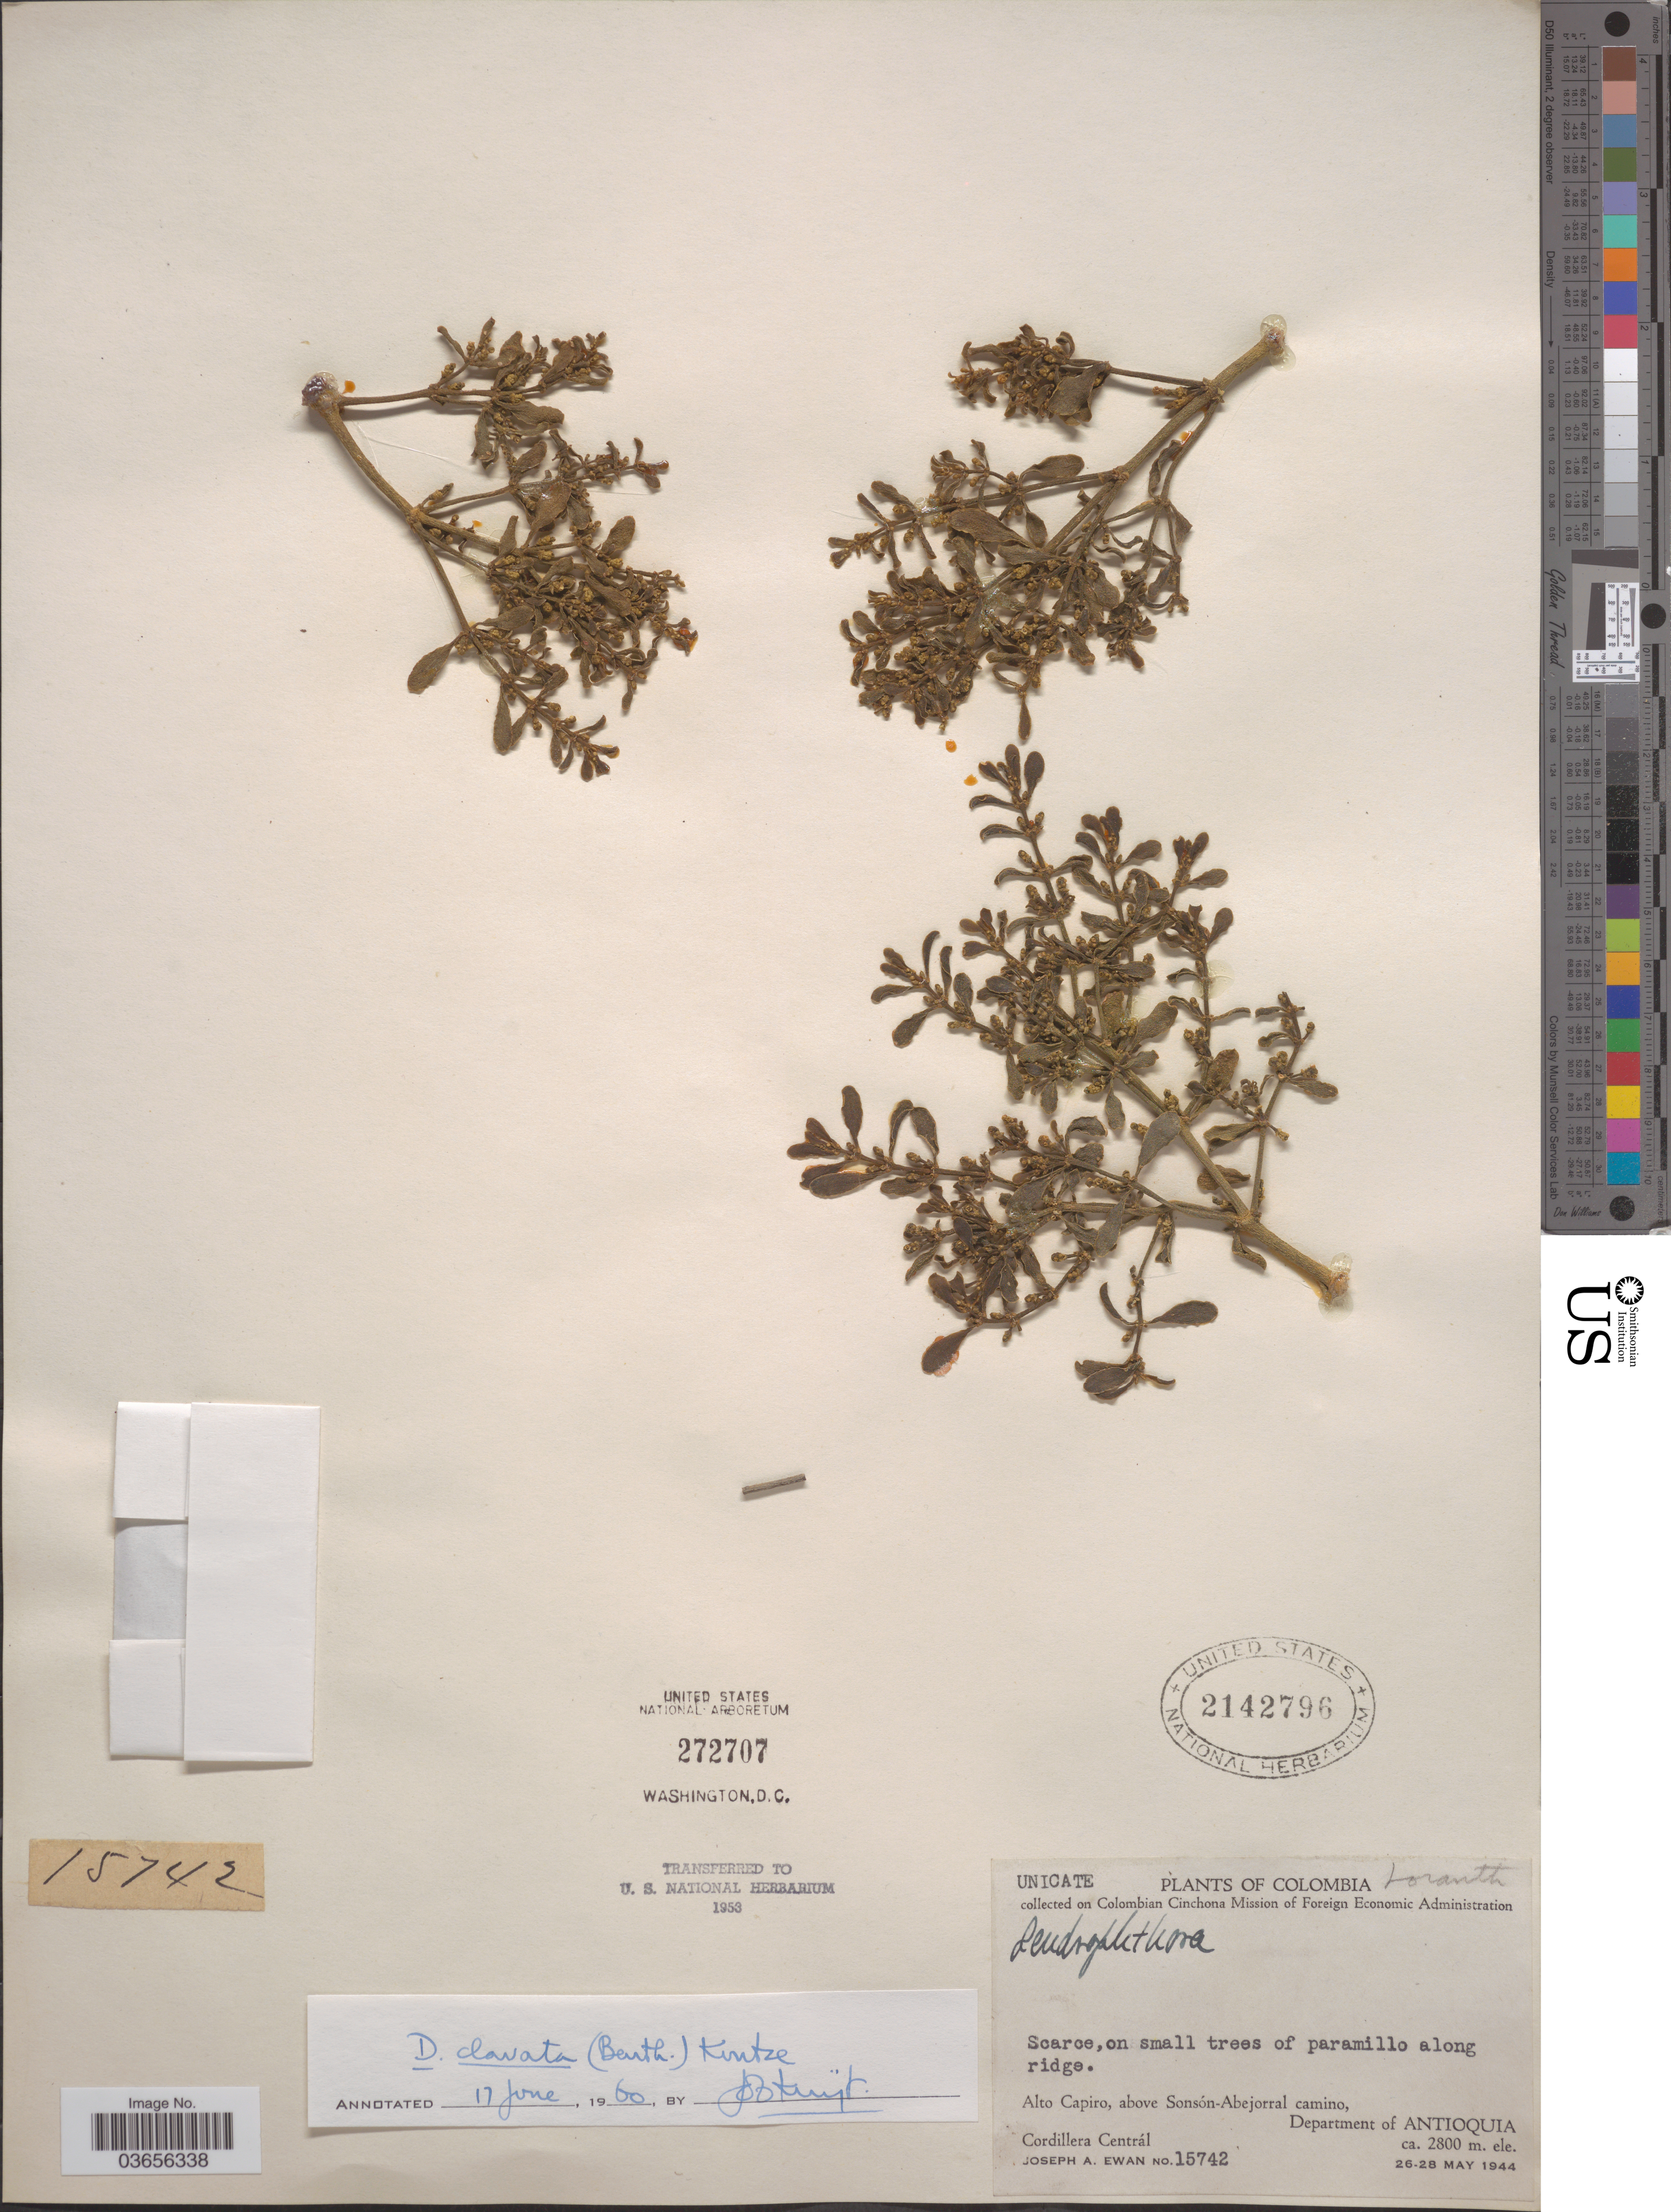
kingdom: Plantae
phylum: Tracheophyta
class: Magnoliopsida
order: Santalales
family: Viscaceae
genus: Dendrophthora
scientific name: Dendrophthora clavata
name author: (Benth.) Urb.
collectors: J. A. Ewan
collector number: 15742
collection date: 1944-05-26/1944-05-28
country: Colombia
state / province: Antioquia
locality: Alto Capiro, above Sonsón-Abejorral camino, Department of Antioquia. Cordillera Centrál.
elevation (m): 2800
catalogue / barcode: US 2142796